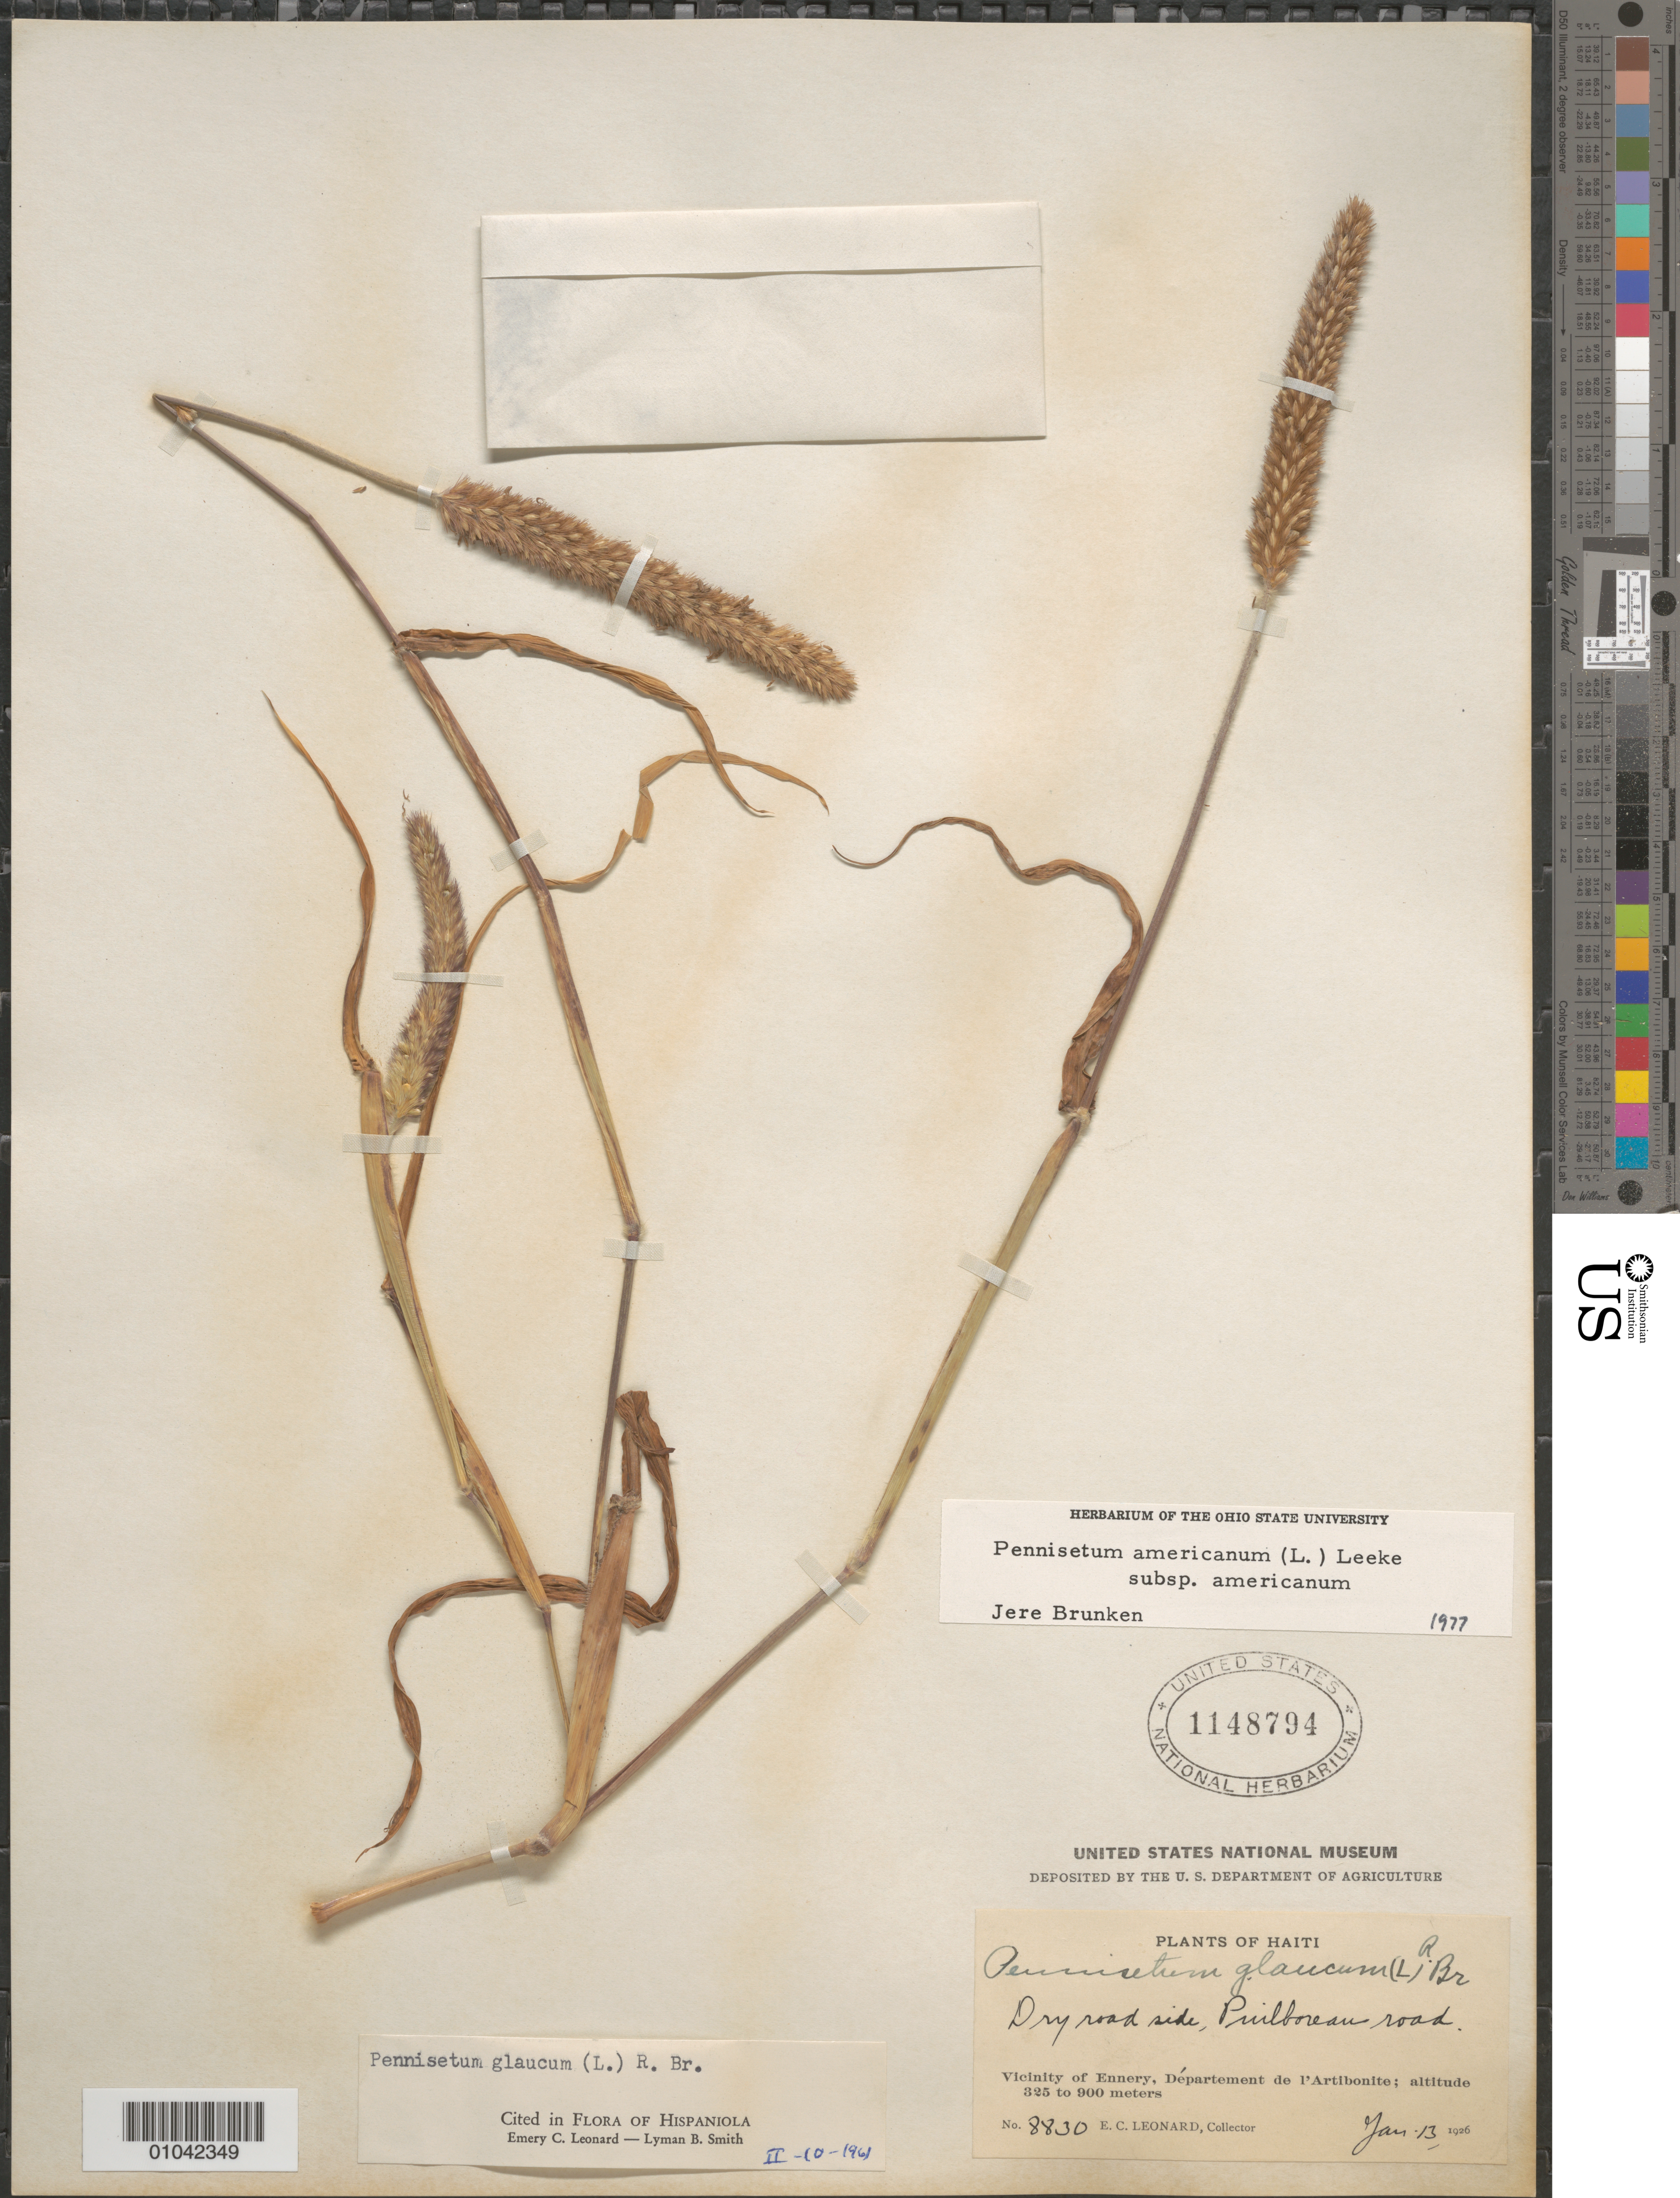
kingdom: Plantae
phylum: Tracheophyta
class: Liliopsida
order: Poales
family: Poaceae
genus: Pennisetum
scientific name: Pennisetum americanum subsp. americanum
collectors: E. C. Leonard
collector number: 8830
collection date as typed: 13 Jan 1926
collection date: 1926-01-13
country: Haiti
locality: Vicinity of Ennery, Department de l'Artibonite, Puilboreau road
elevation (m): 325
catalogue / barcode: US 1148794